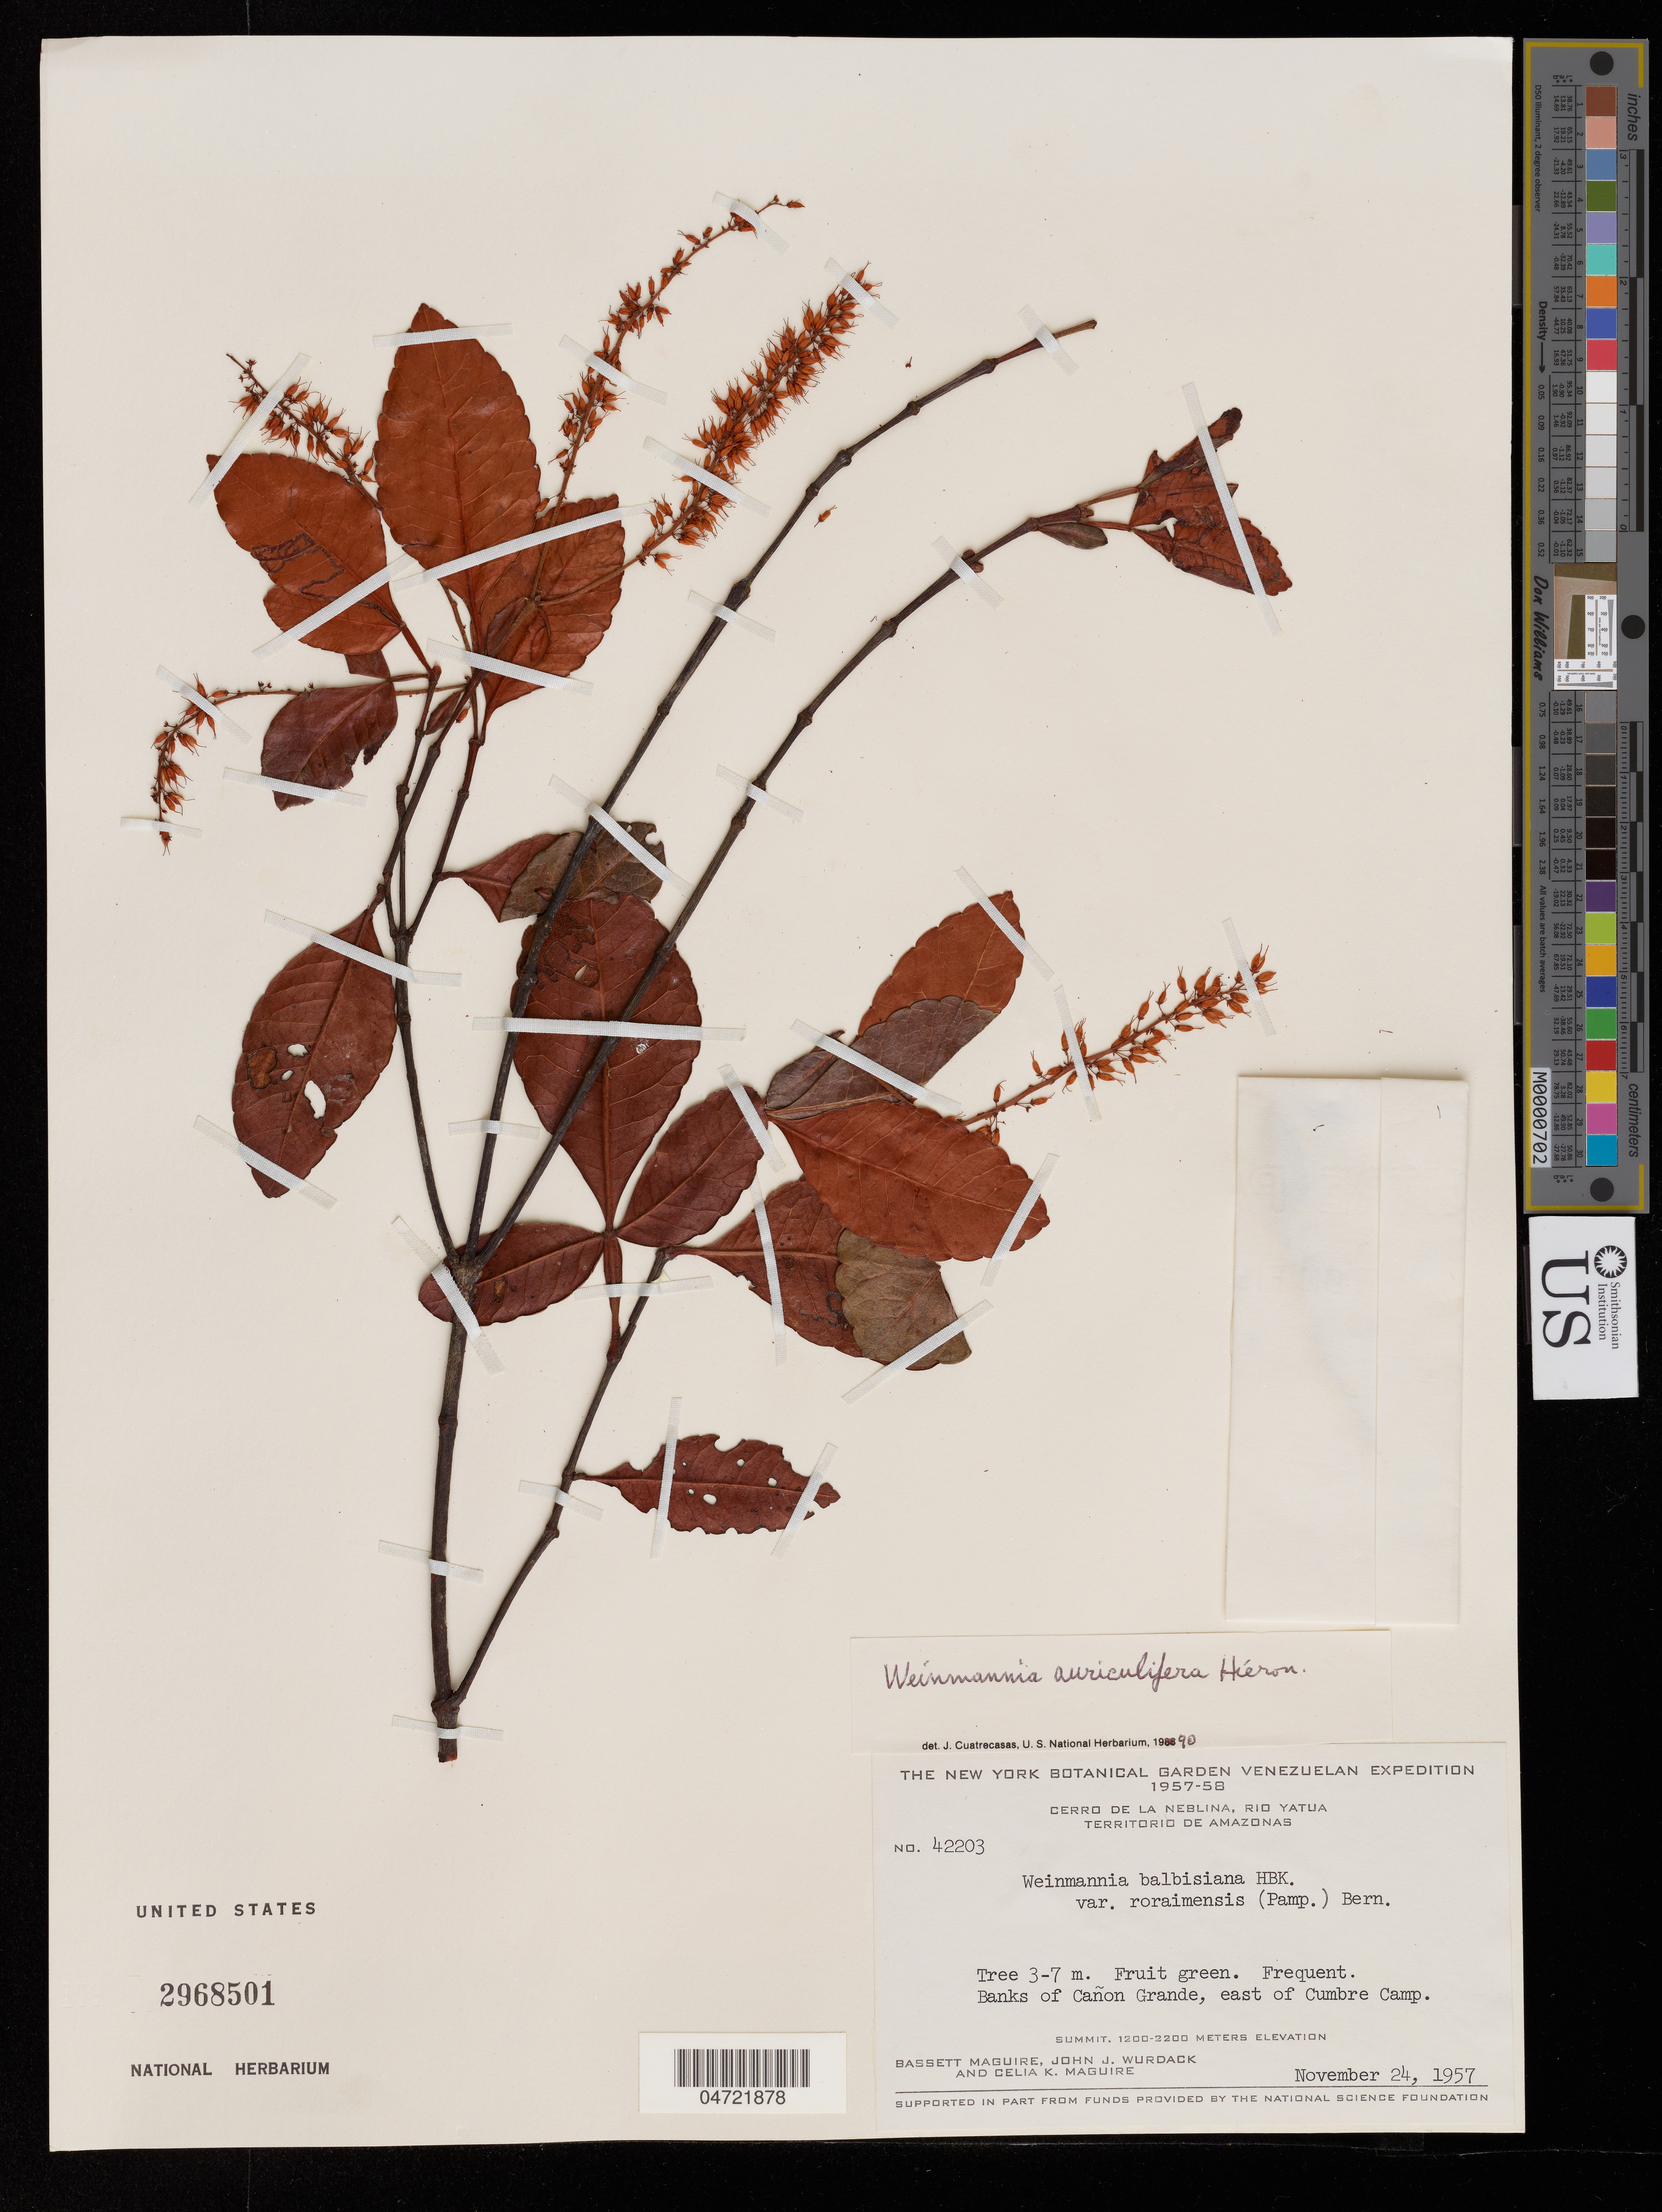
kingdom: Plantae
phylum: Tracheophyta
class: Magnoliopsida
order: Oxalidales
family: Cunoniaceae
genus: Weinmannia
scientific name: Weinmannia auriculifera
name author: Hieron.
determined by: Cuatrecasas, J.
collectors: B. Maguire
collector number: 42203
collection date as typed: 24 Nov 1957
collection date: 1957-11-24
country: Venezuela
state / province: Amazonas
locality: Cerro de la Neblina, Canon Grande east of Cumbre camp.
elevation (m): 1100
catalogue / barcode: US 2968501